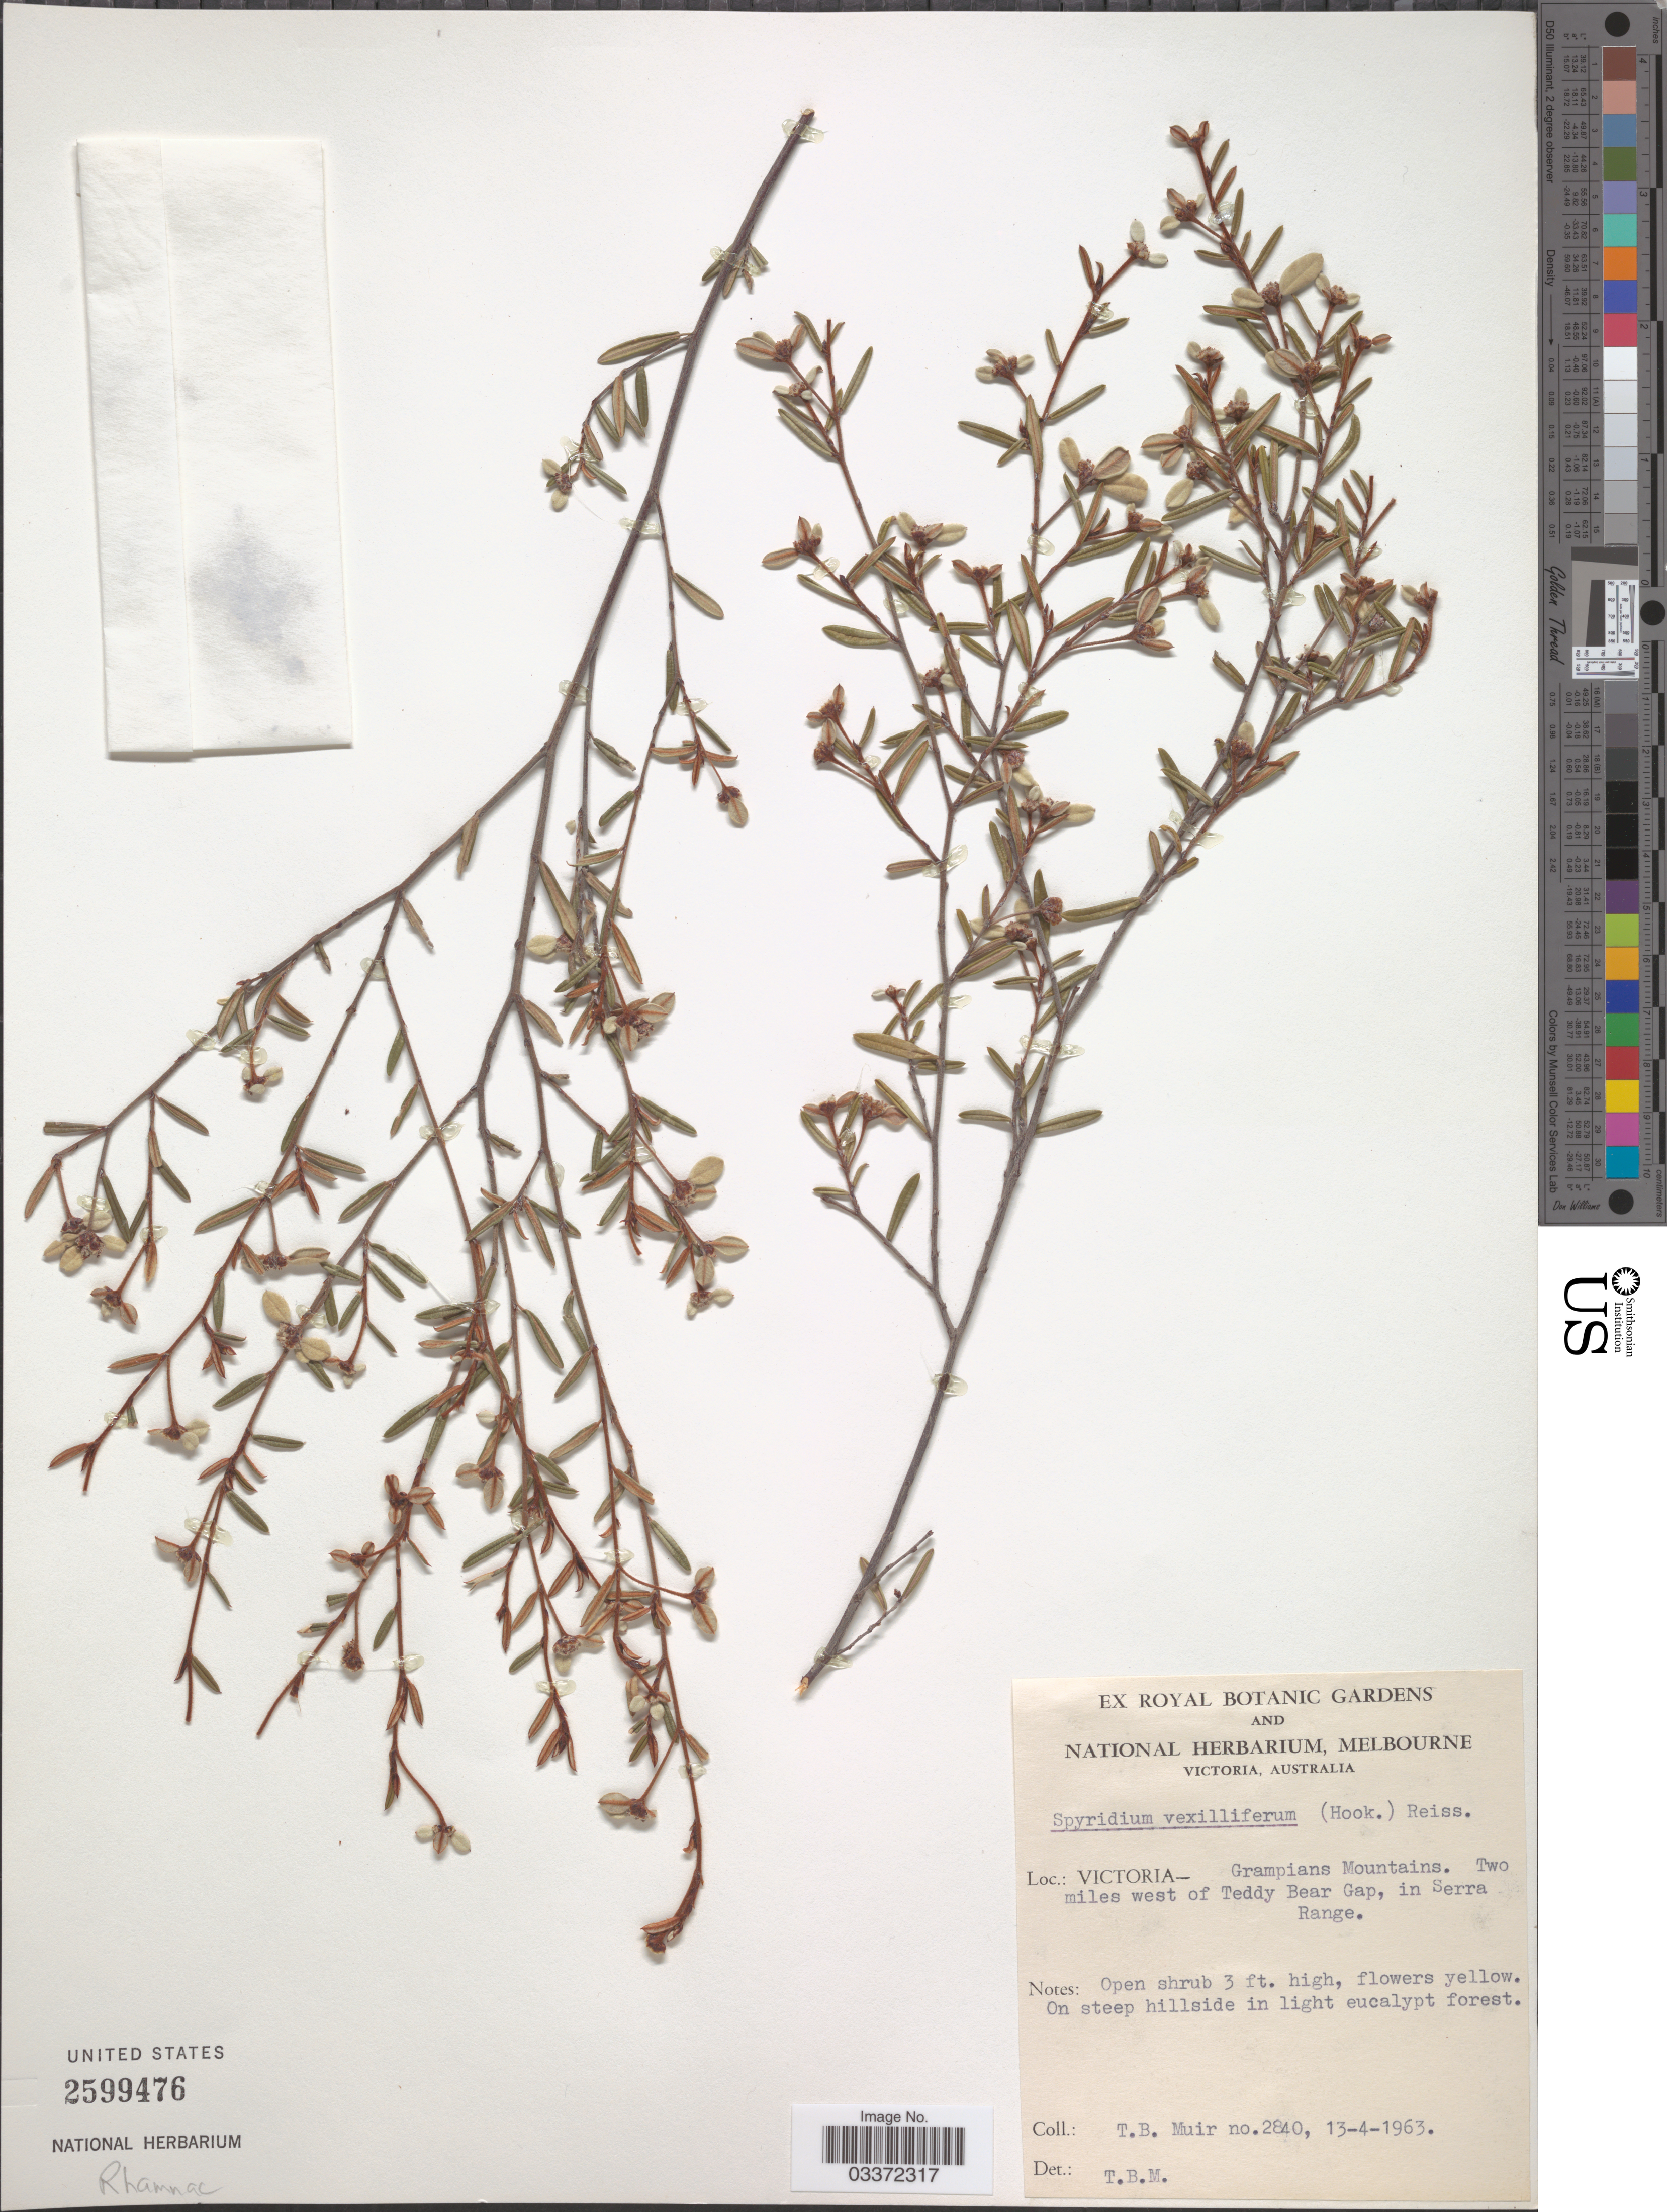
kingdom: Plantae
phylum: Tracheophyta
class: Magnoliopsida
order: Rosales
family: Rhamnaceae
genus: Spyridium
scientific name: Spyridium vexilliferum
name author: Reissek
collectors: T. Muir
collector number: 2840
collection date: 1963-04-13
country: Australia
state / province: Victoria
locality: Victoria - Grampians Mountains. Two miles west of Teddy Bear Gap, in Serra Range.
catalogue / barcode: US 2599476